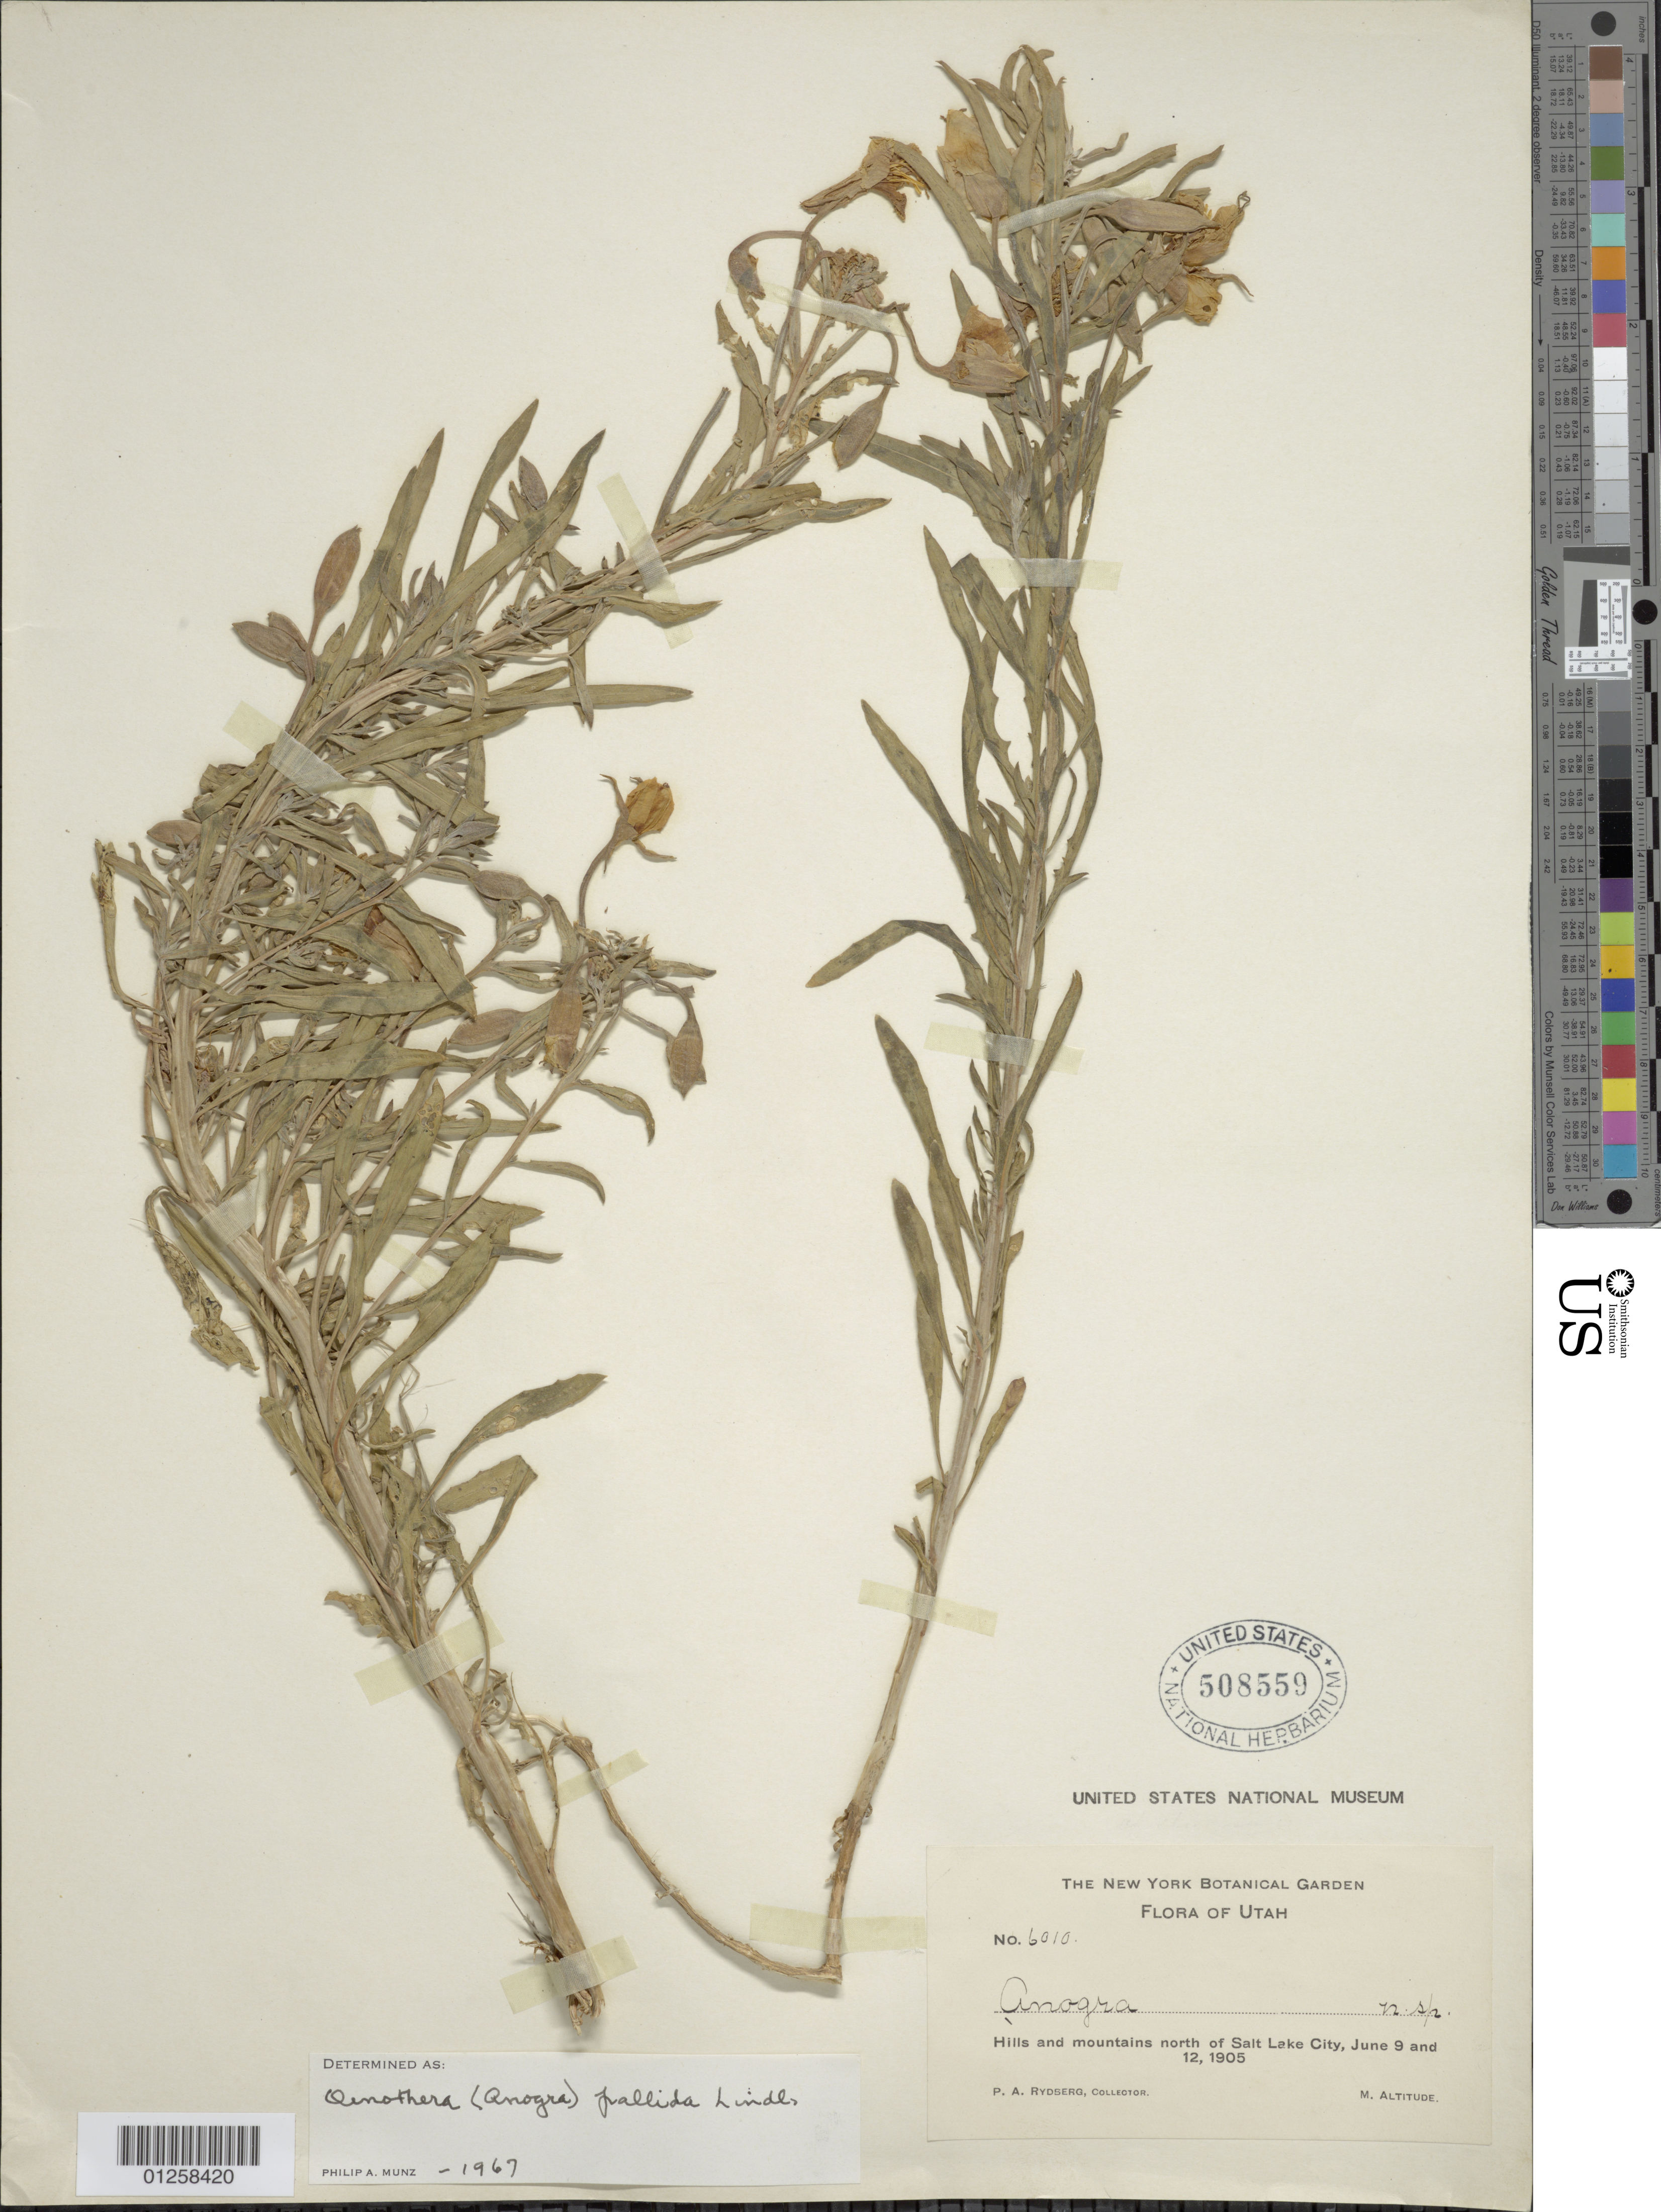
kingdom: Plantae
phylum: Tracheophyta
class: Magnoliopsida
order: Myrtales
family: Onagraceae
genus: Oenothera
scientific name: Oenothera pallida subsp. pallida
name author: Lindl.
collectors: P. A. Rydberg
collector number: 6010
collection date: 1905-06-09,1905-06-12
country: United States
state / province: Utah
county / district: Salt Lake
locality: N of Salt Lake City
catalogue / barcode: US 508559